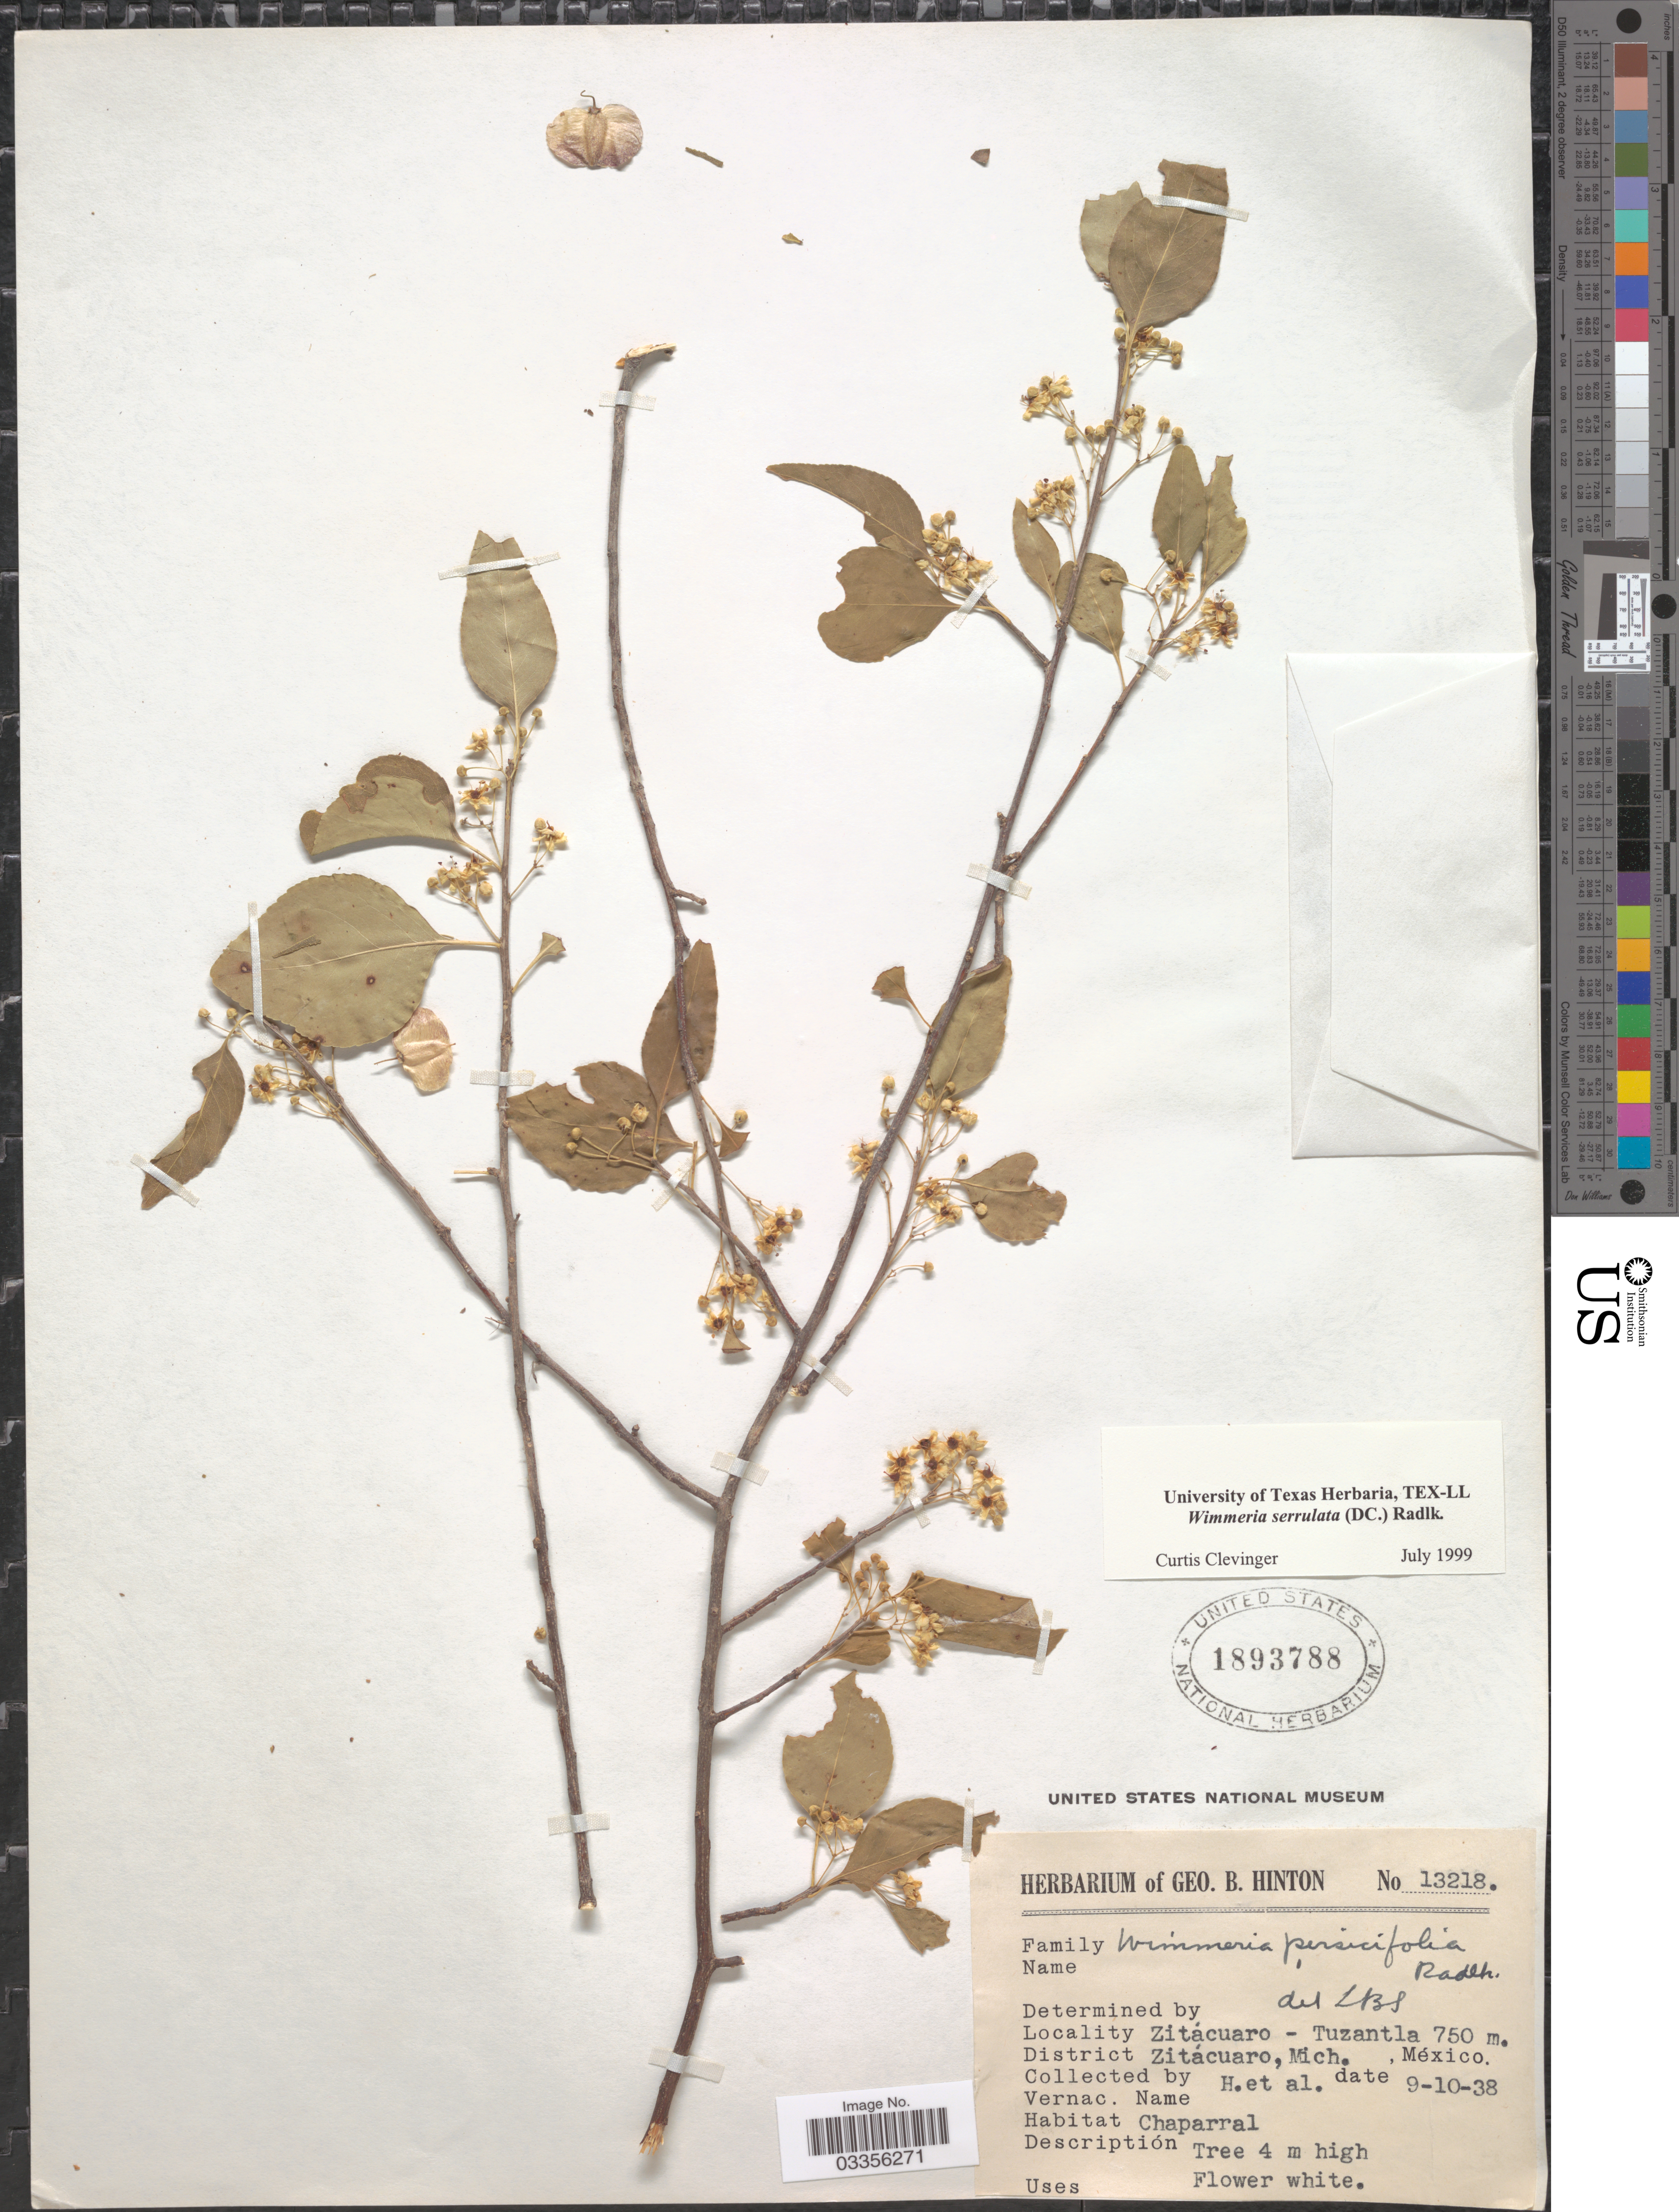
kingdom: Plantae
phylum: Tracheophyta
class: Magnoliopsida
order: Celastrales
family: Celastraceae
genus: Wimmeria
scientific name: Wimmeria serrulata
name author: (DC.) Radlk.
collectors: G. B. Hinton & et al.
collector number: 13218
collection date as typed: Transcribed d/m/y: 9/10/38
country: Mexico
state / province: Michoacán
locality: Zitácuaro- Tuzantla. District Zitácuaro. Chaparral.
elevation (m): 750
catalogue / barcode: US 1893788